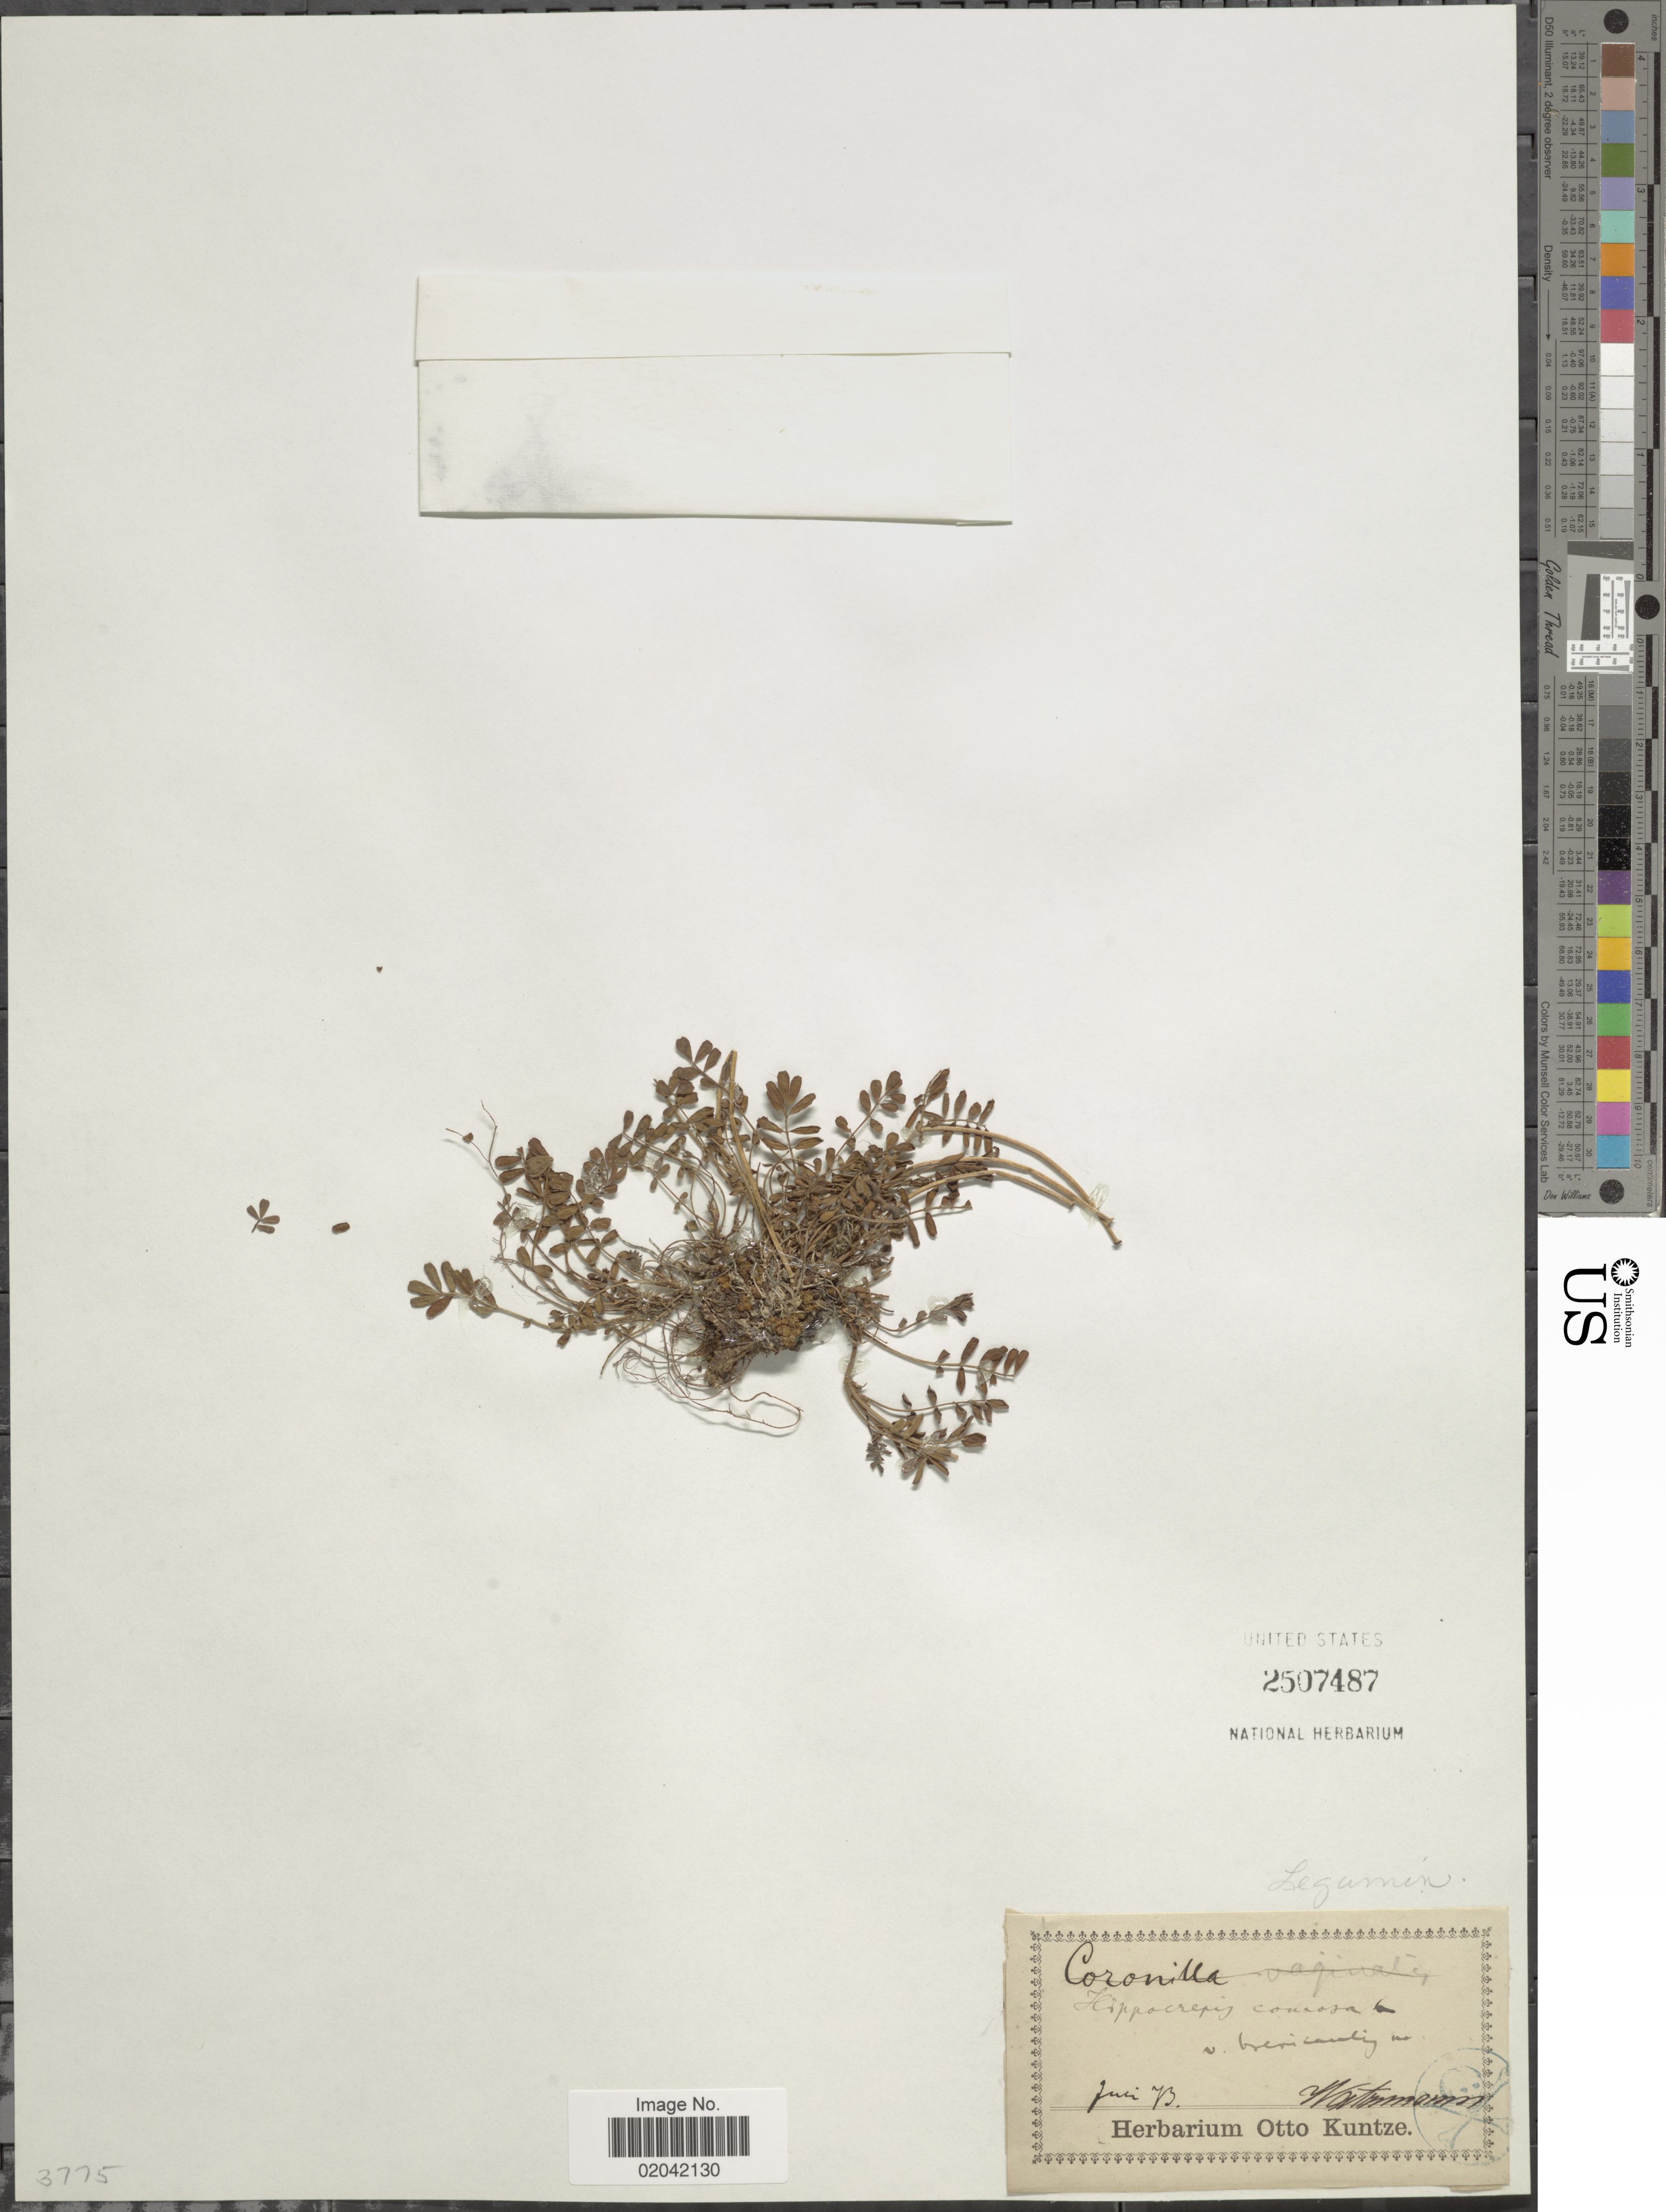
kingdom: Plantae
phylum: Tracheophyta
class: Magnoliopsida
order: Fabales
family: Fabaceae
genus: Hippocrepis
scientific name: Hippocrepis comosa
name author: L.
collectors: -. Watzmann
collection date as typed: Transcribed d/m/y: /5/73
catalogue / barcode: US 2507487